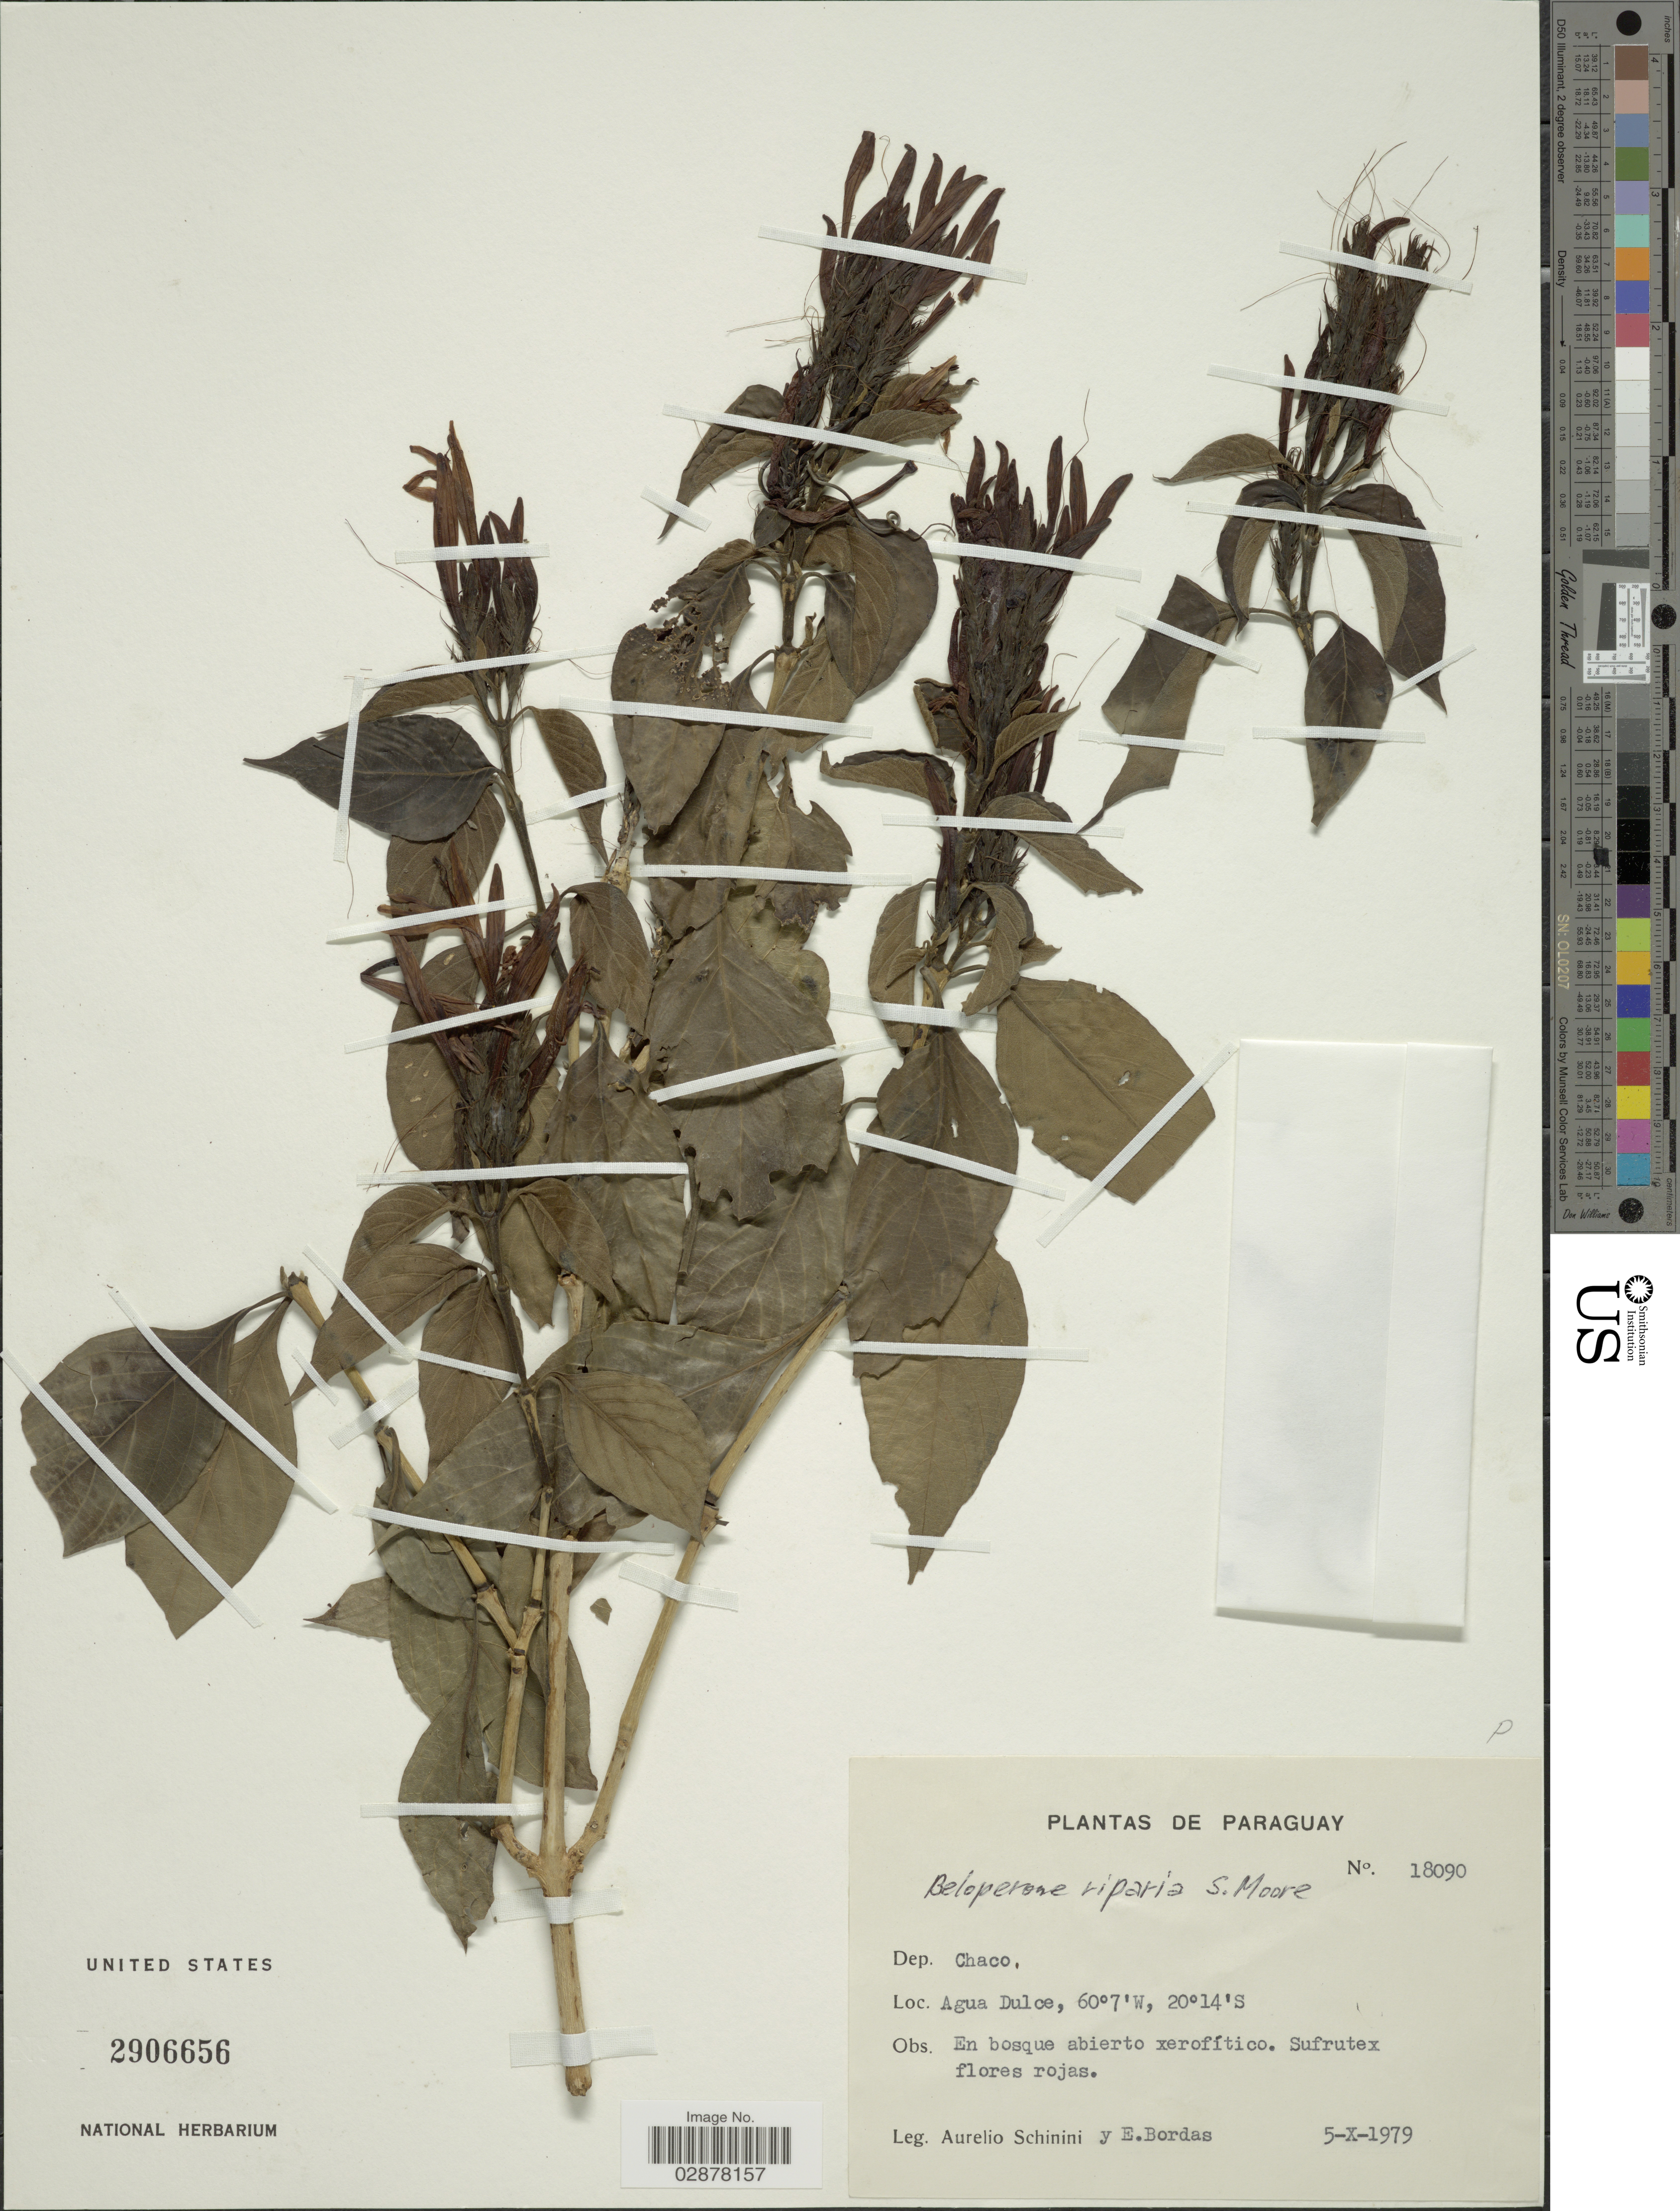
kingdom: Plantae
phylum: Tracheophyta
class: Magnoliopsida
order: Lamiales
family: Acanthaceae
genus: Justicia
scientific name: Justicia chacoensis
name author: Wassh. & C. Ezcurra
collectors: A. Schinini & E. Bordas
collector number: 18090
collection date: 1979-10-05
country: Paraguay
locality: Dep. Chaco, Agua Dulce.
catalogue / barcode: US 2906656